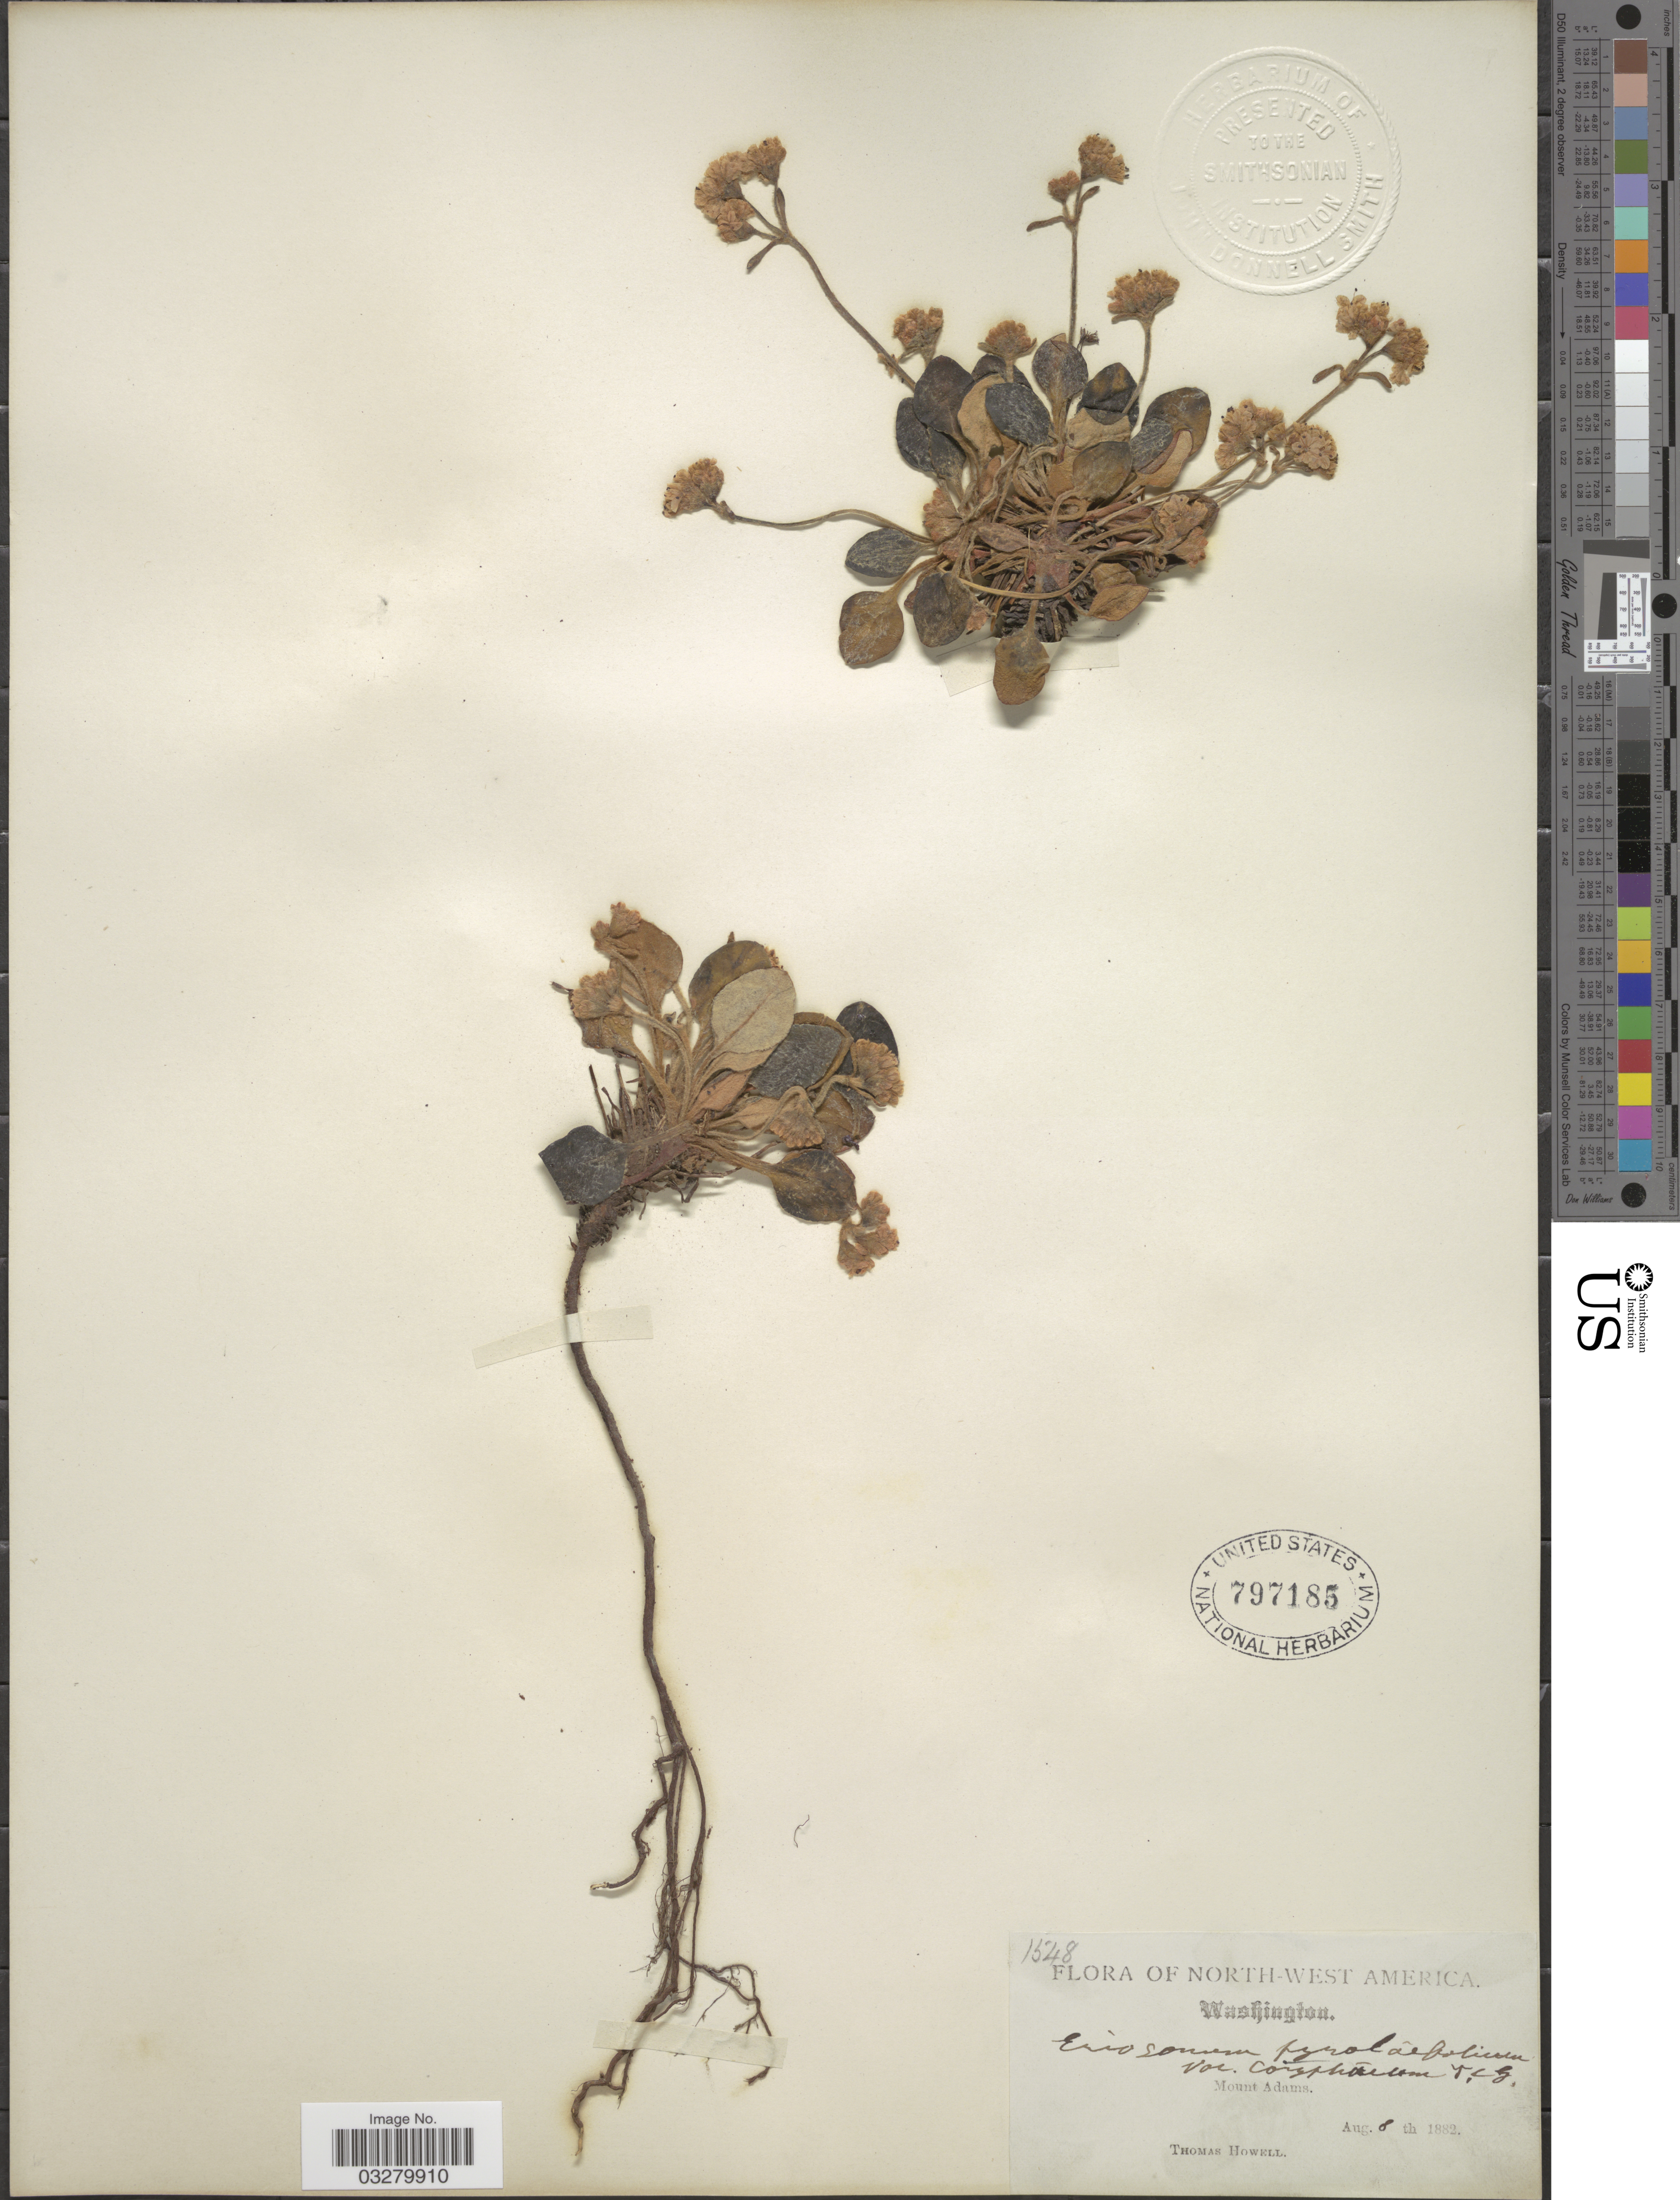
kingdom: Plantae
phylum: Tracheophyta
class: Magnoliopsida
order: Caryophyllales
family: Polygonaceae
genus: Eriogonum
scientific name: Eriogonum pyrolifolium var. coryphaeum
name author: Torr. & A. Gray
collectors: T. Howell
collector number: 1548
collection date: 1882-08-08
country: United States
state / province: Washington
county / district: Yakima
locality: North-West America, Mount Adams.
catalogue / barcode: US 797185